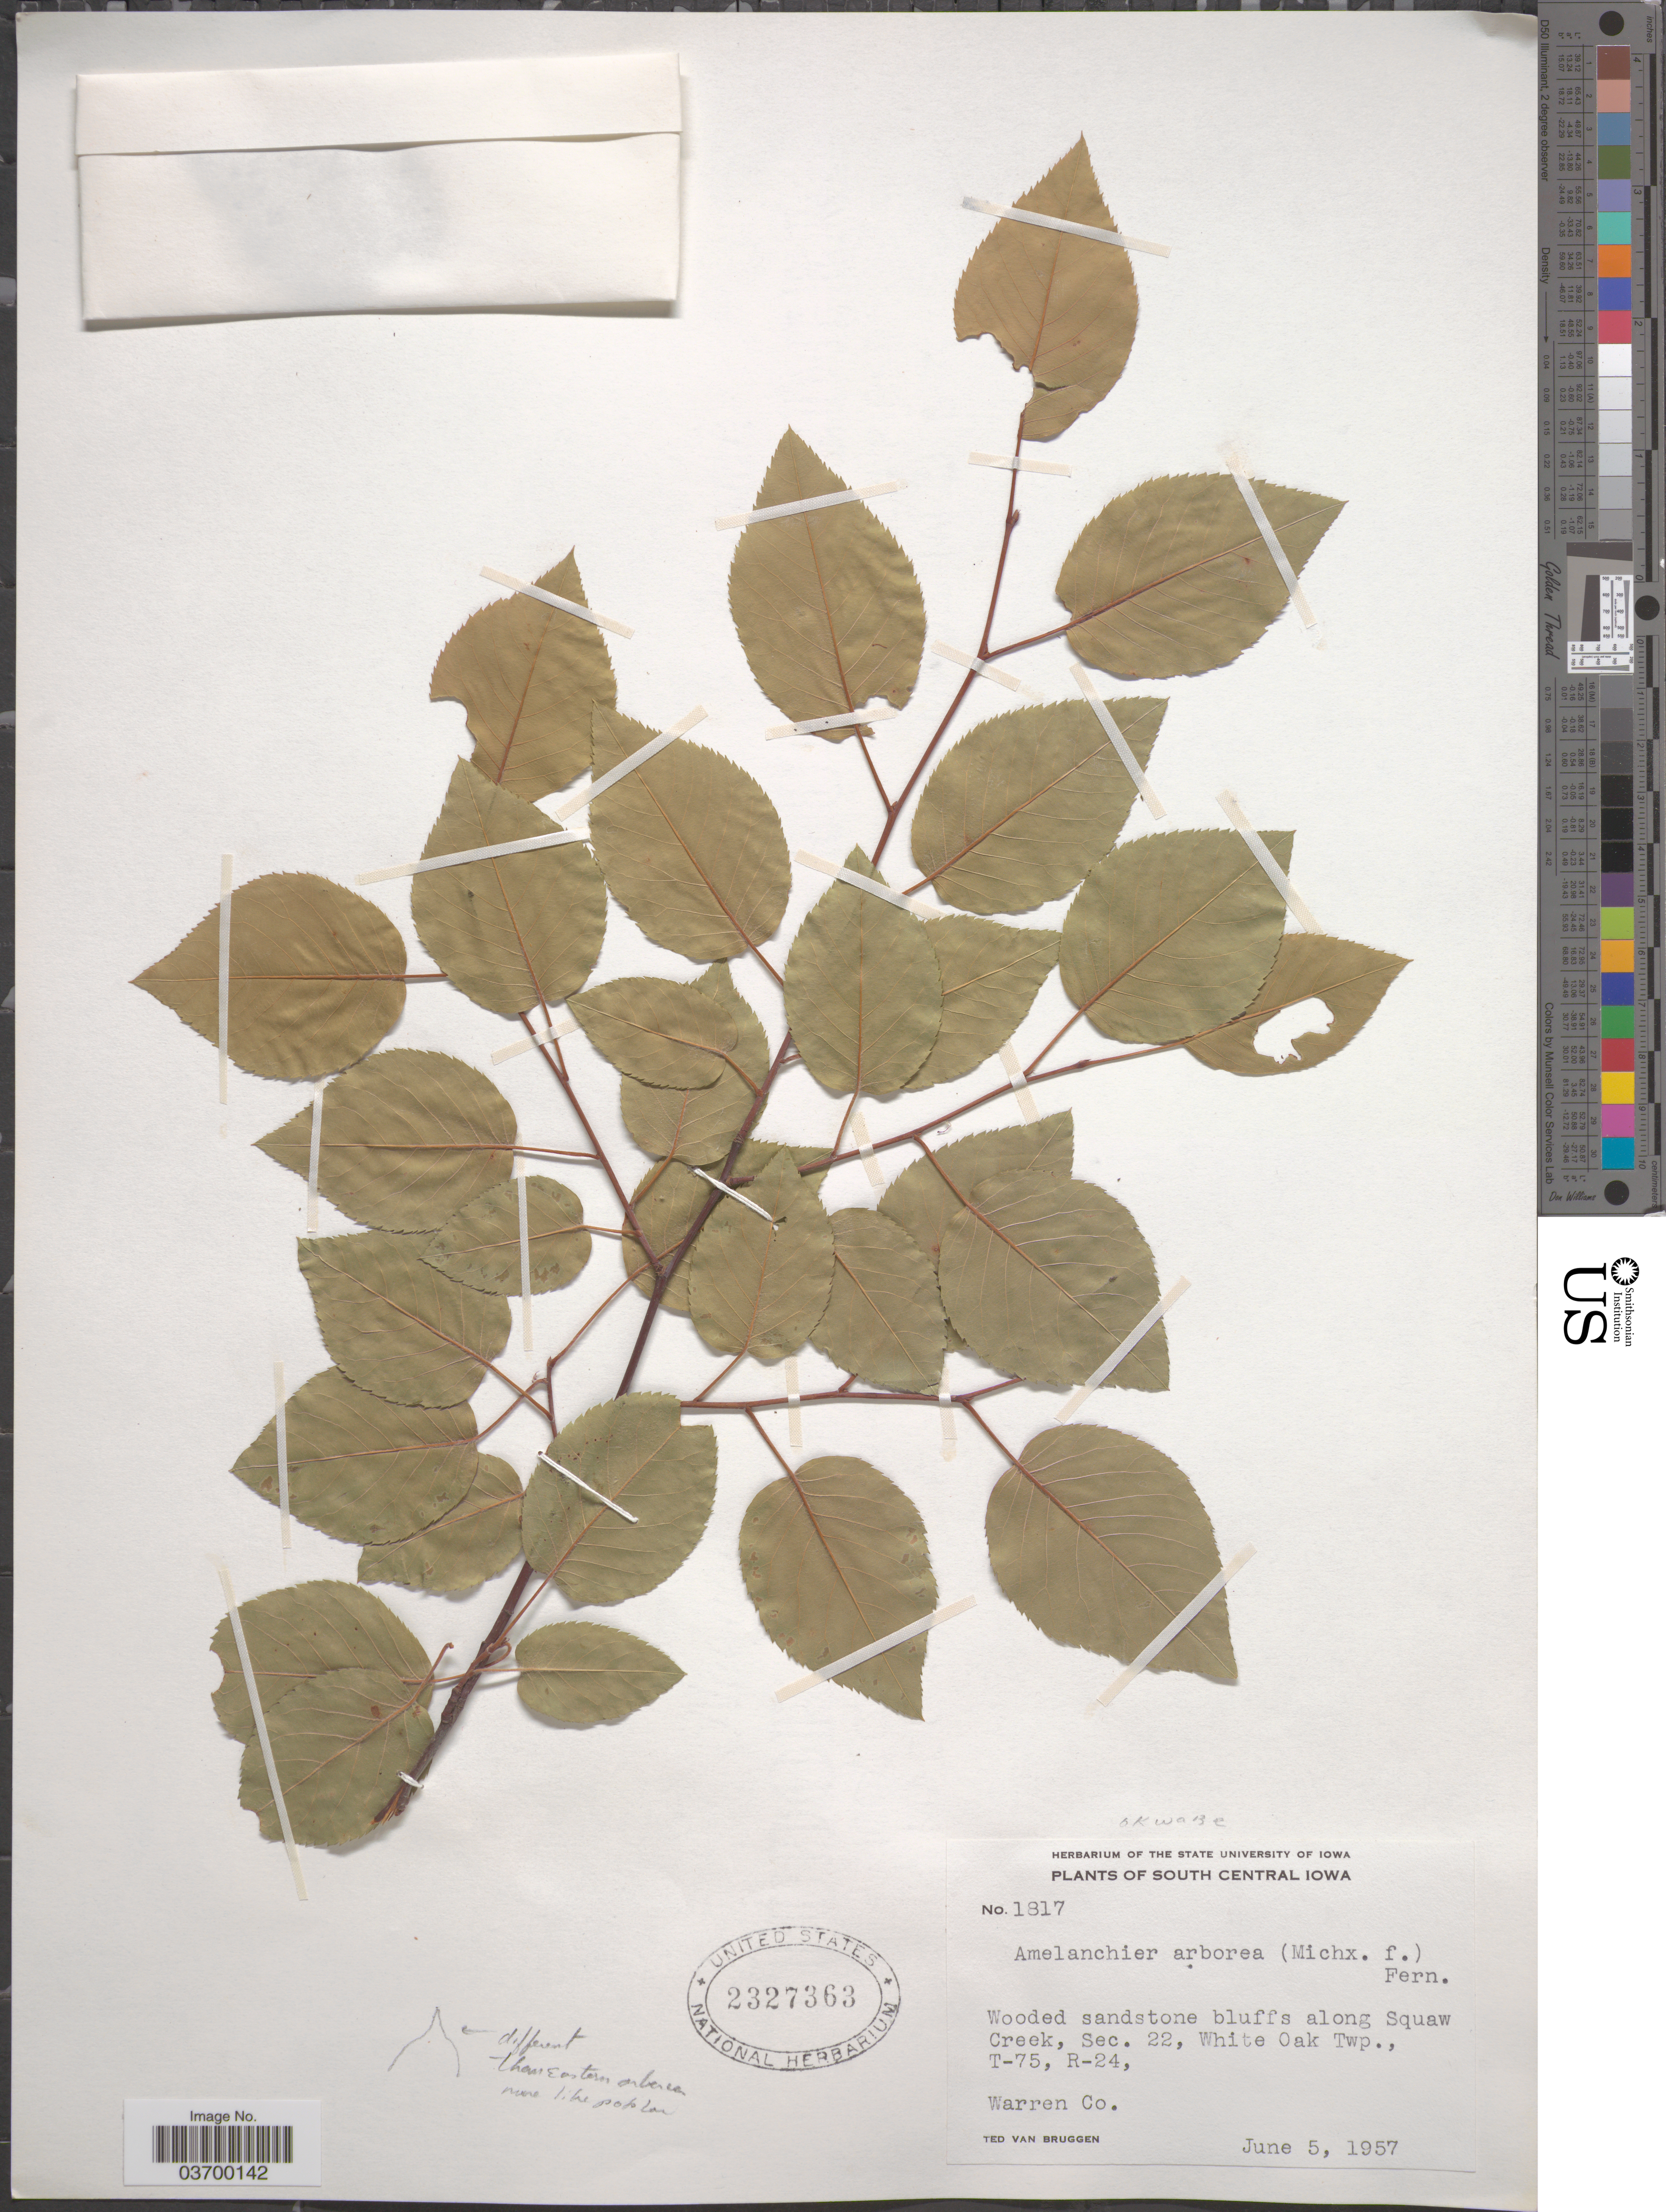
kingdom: Plantae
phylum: Tracheophyta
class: Magnoliopsida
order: Rosales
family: Rosaceae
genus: Amelanchier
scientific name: Amelanchier arborea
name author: (F. Michx.) Fernald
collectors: T. van Bruggen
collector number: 1817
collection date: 1957-06-05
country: United States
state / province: Iowa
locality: South Central Iowa. Along Squaw Creek, Sec. 22, White Oak Twp., T-75, R-24, Warren Co.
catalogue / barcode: US 2327363